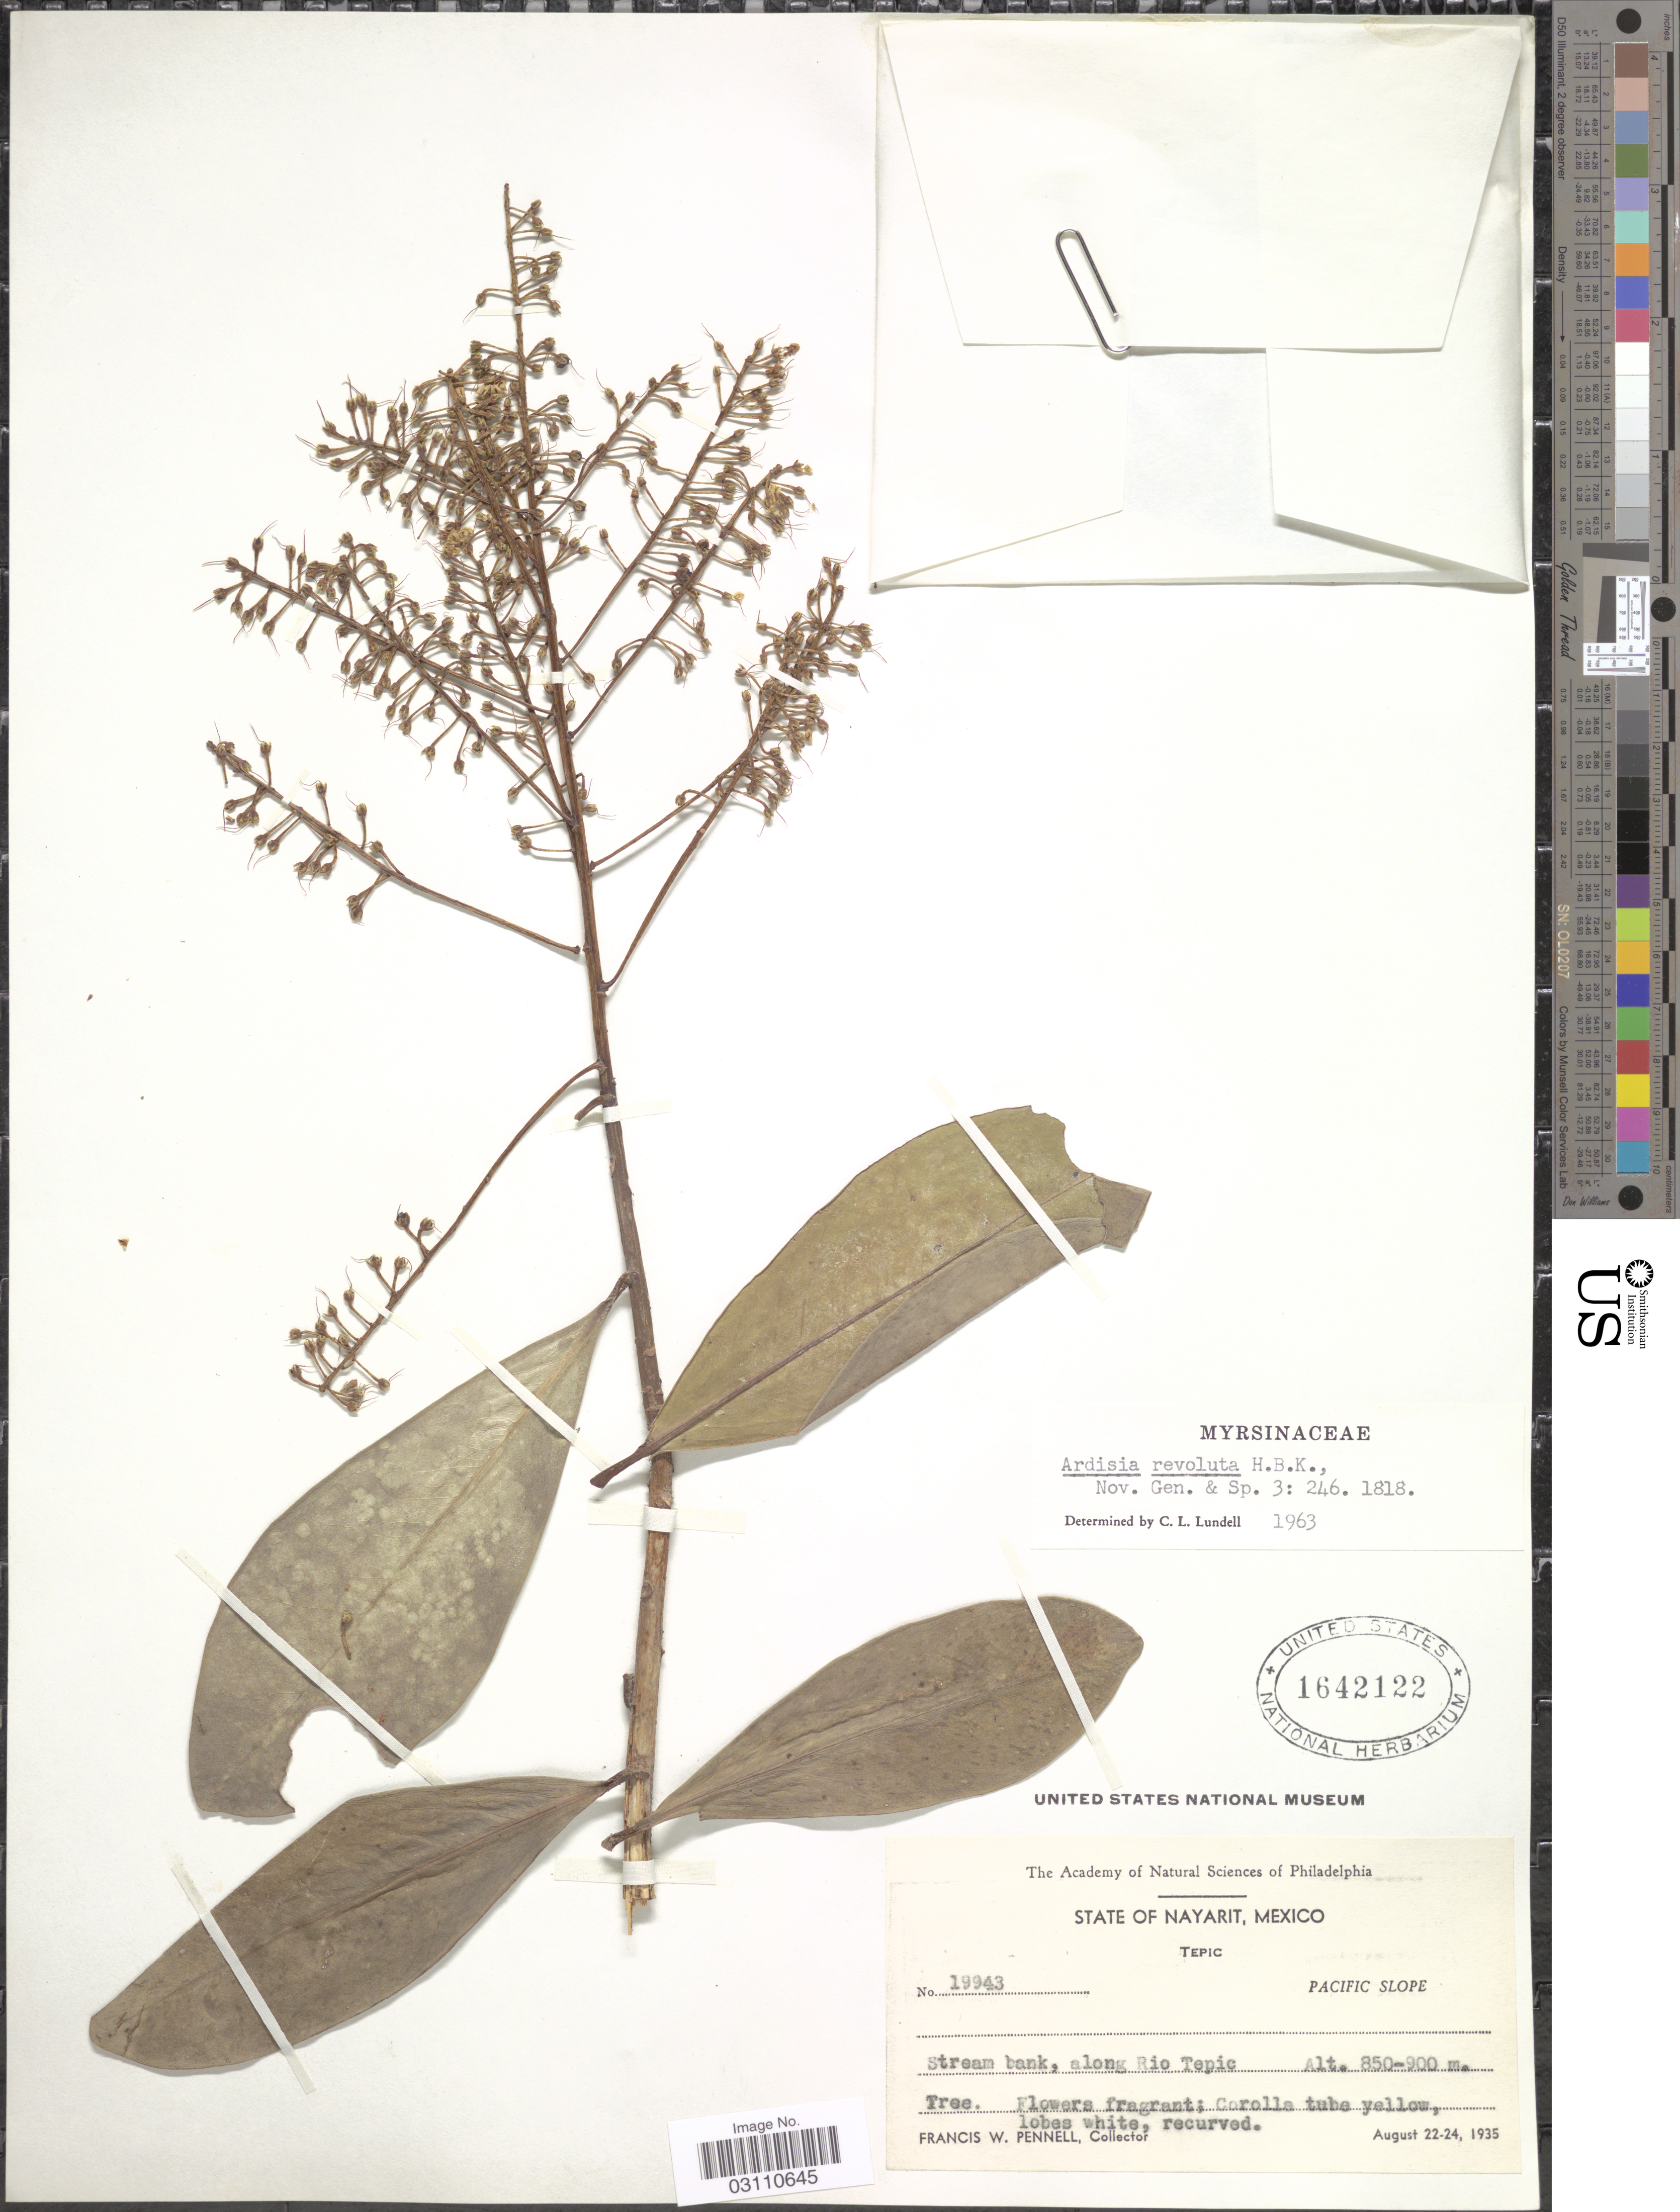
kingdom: Plantae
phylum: Tracheophyta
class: Magnoliopsida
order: Ericales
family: Primulaceae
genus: Ardisia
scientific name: Ardisia revoluta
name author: Kunth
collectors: F. W. Pennell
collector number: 19943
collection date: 1935-08-22/1935-08-24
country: Mexico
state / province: Nayarit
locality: Tepic. Pacific Slope. Stream bank, along Rio Tepic.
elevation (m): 850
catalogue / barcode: US 1642122